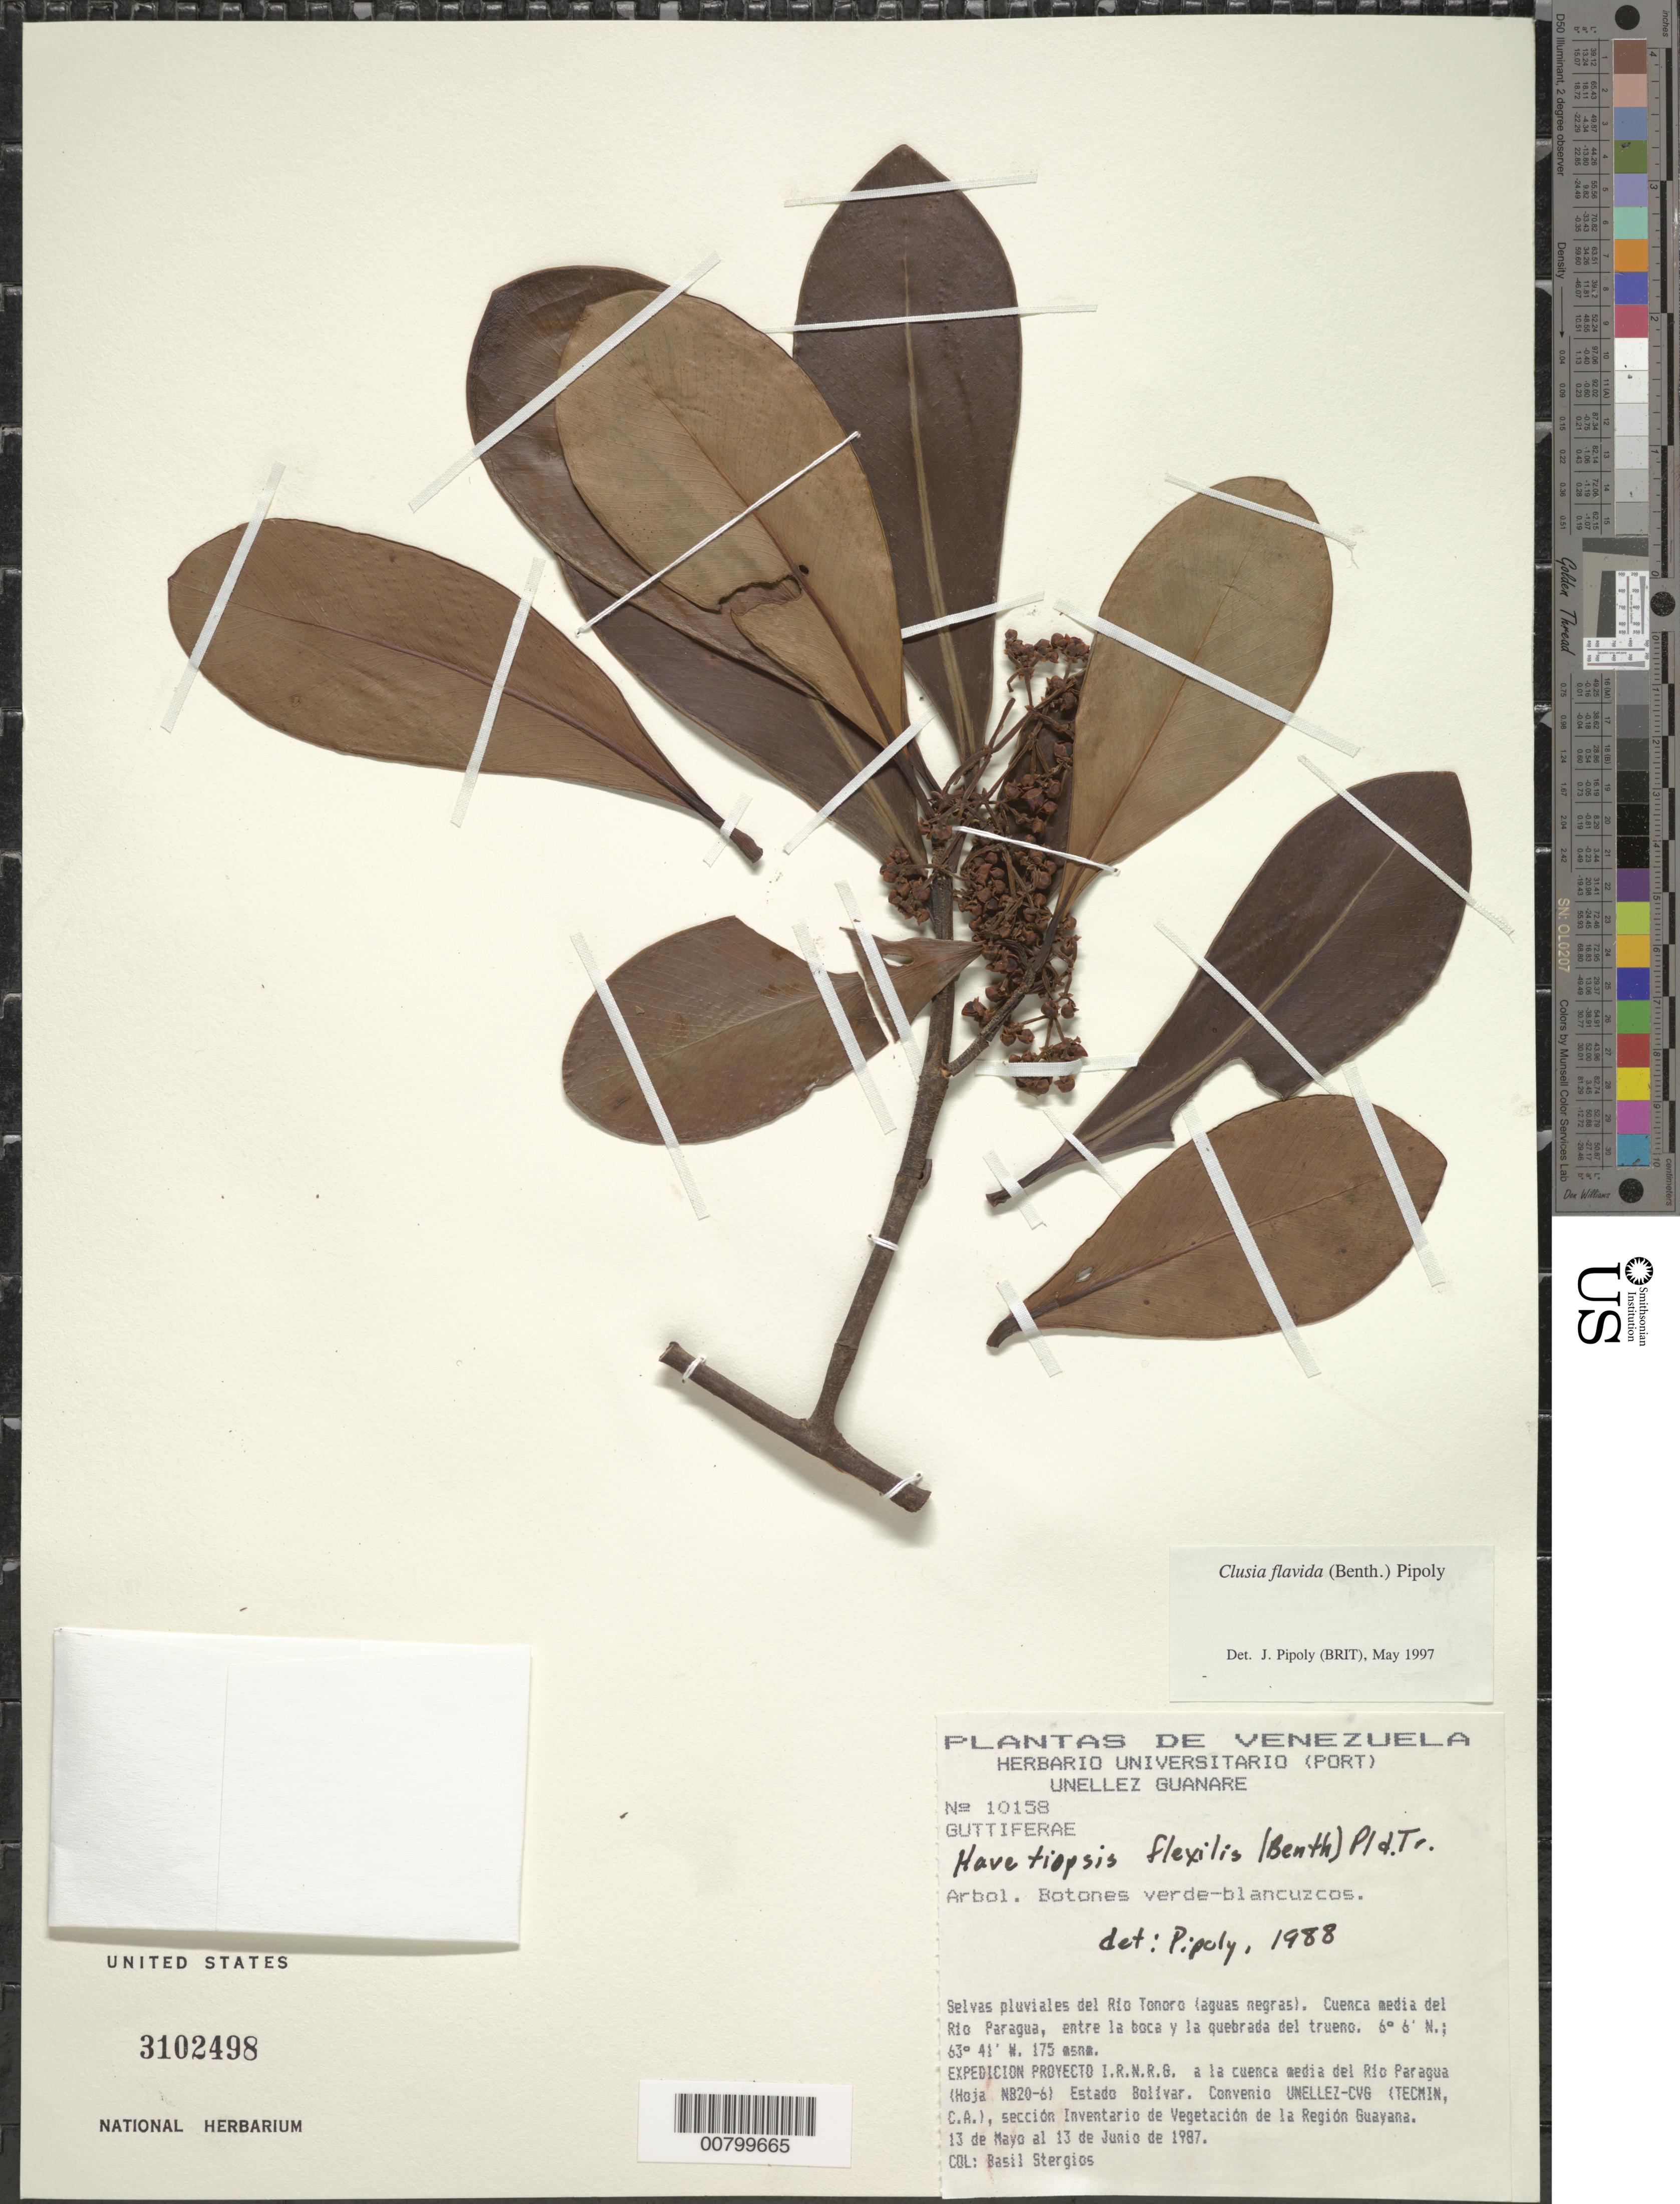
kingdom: Plantae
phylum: Tracheophyta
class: Magnoliopsida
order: Malpighiales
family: Clusiaceae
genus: Clusia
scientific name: Clusia flavida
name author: (Benth.) Pipoly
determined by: Pipoly, J. J., III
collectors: B. G. Stergios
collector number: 10158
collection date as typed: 13-May-87 to 13-Jun-87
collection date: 1987-05-13/1987-06-13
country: Venezuela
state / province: Bolívar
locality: Río Tonoro, cuenca media del Río Paragua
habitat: Selvas pluviales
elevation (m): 175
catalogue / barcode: US 3102498